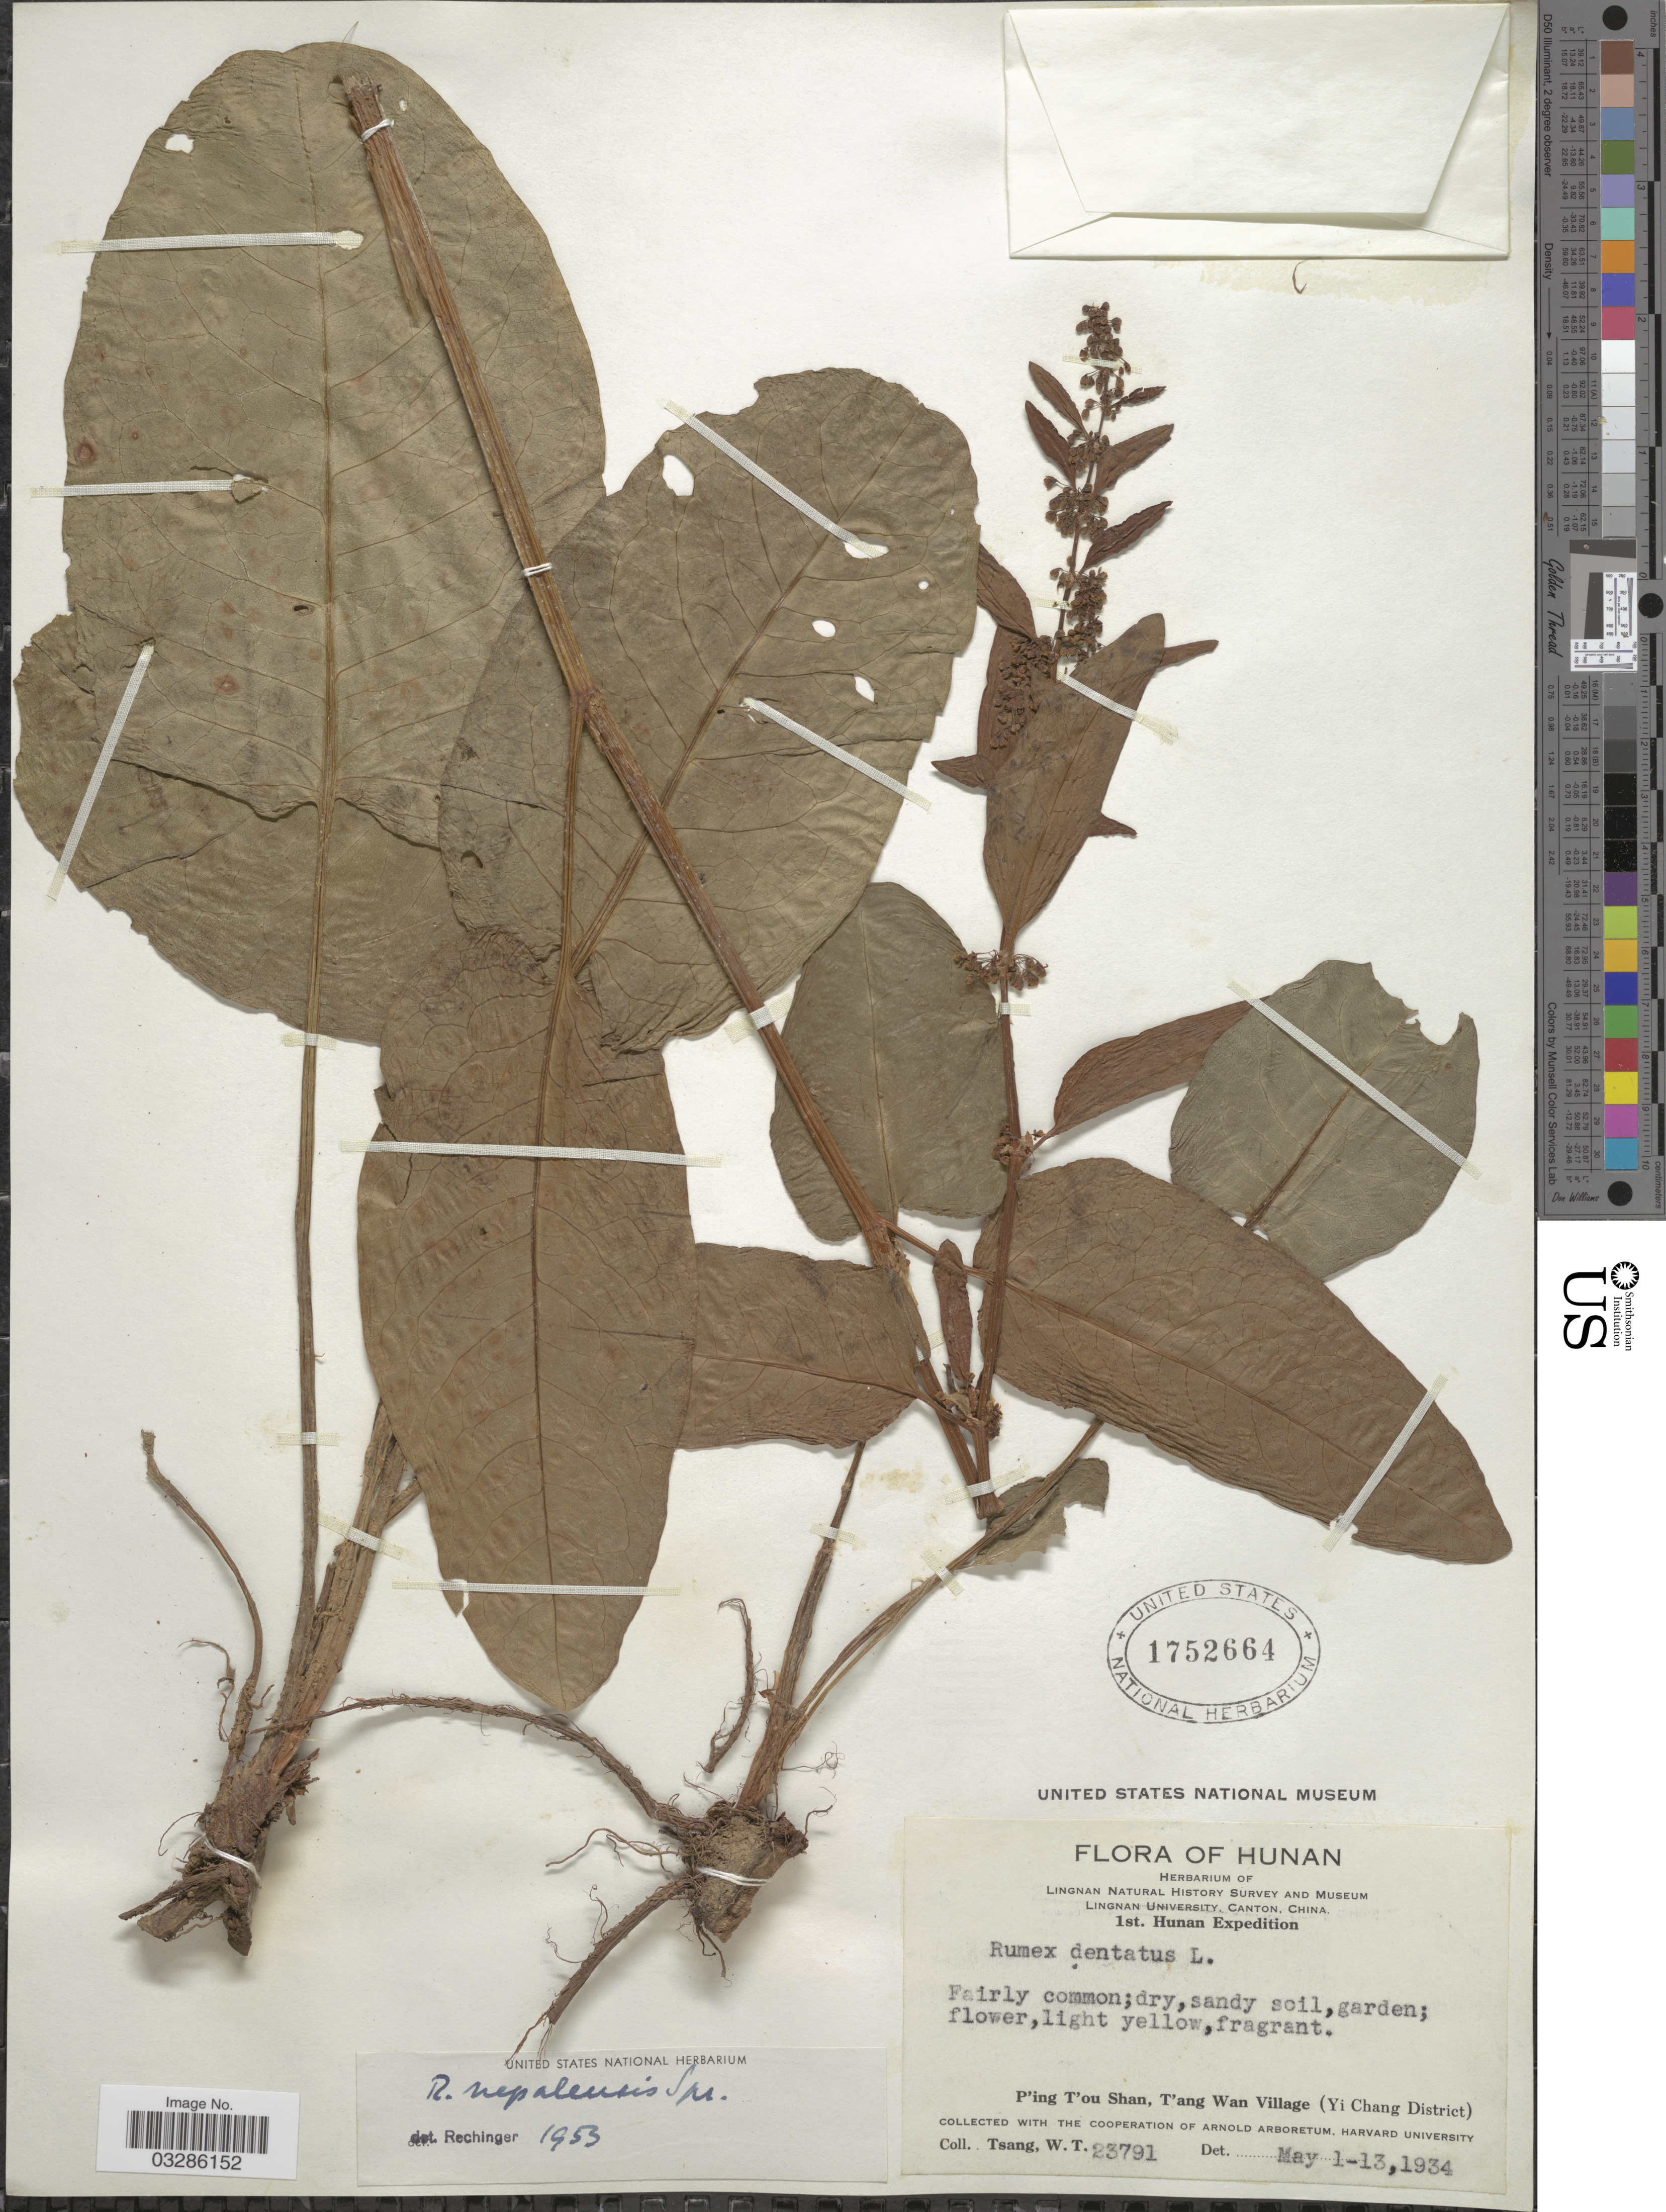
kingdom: Plantae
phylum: Tracheophyta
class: Magnoliopsida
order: Caryophyllales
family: Polygonaceae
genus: Rumex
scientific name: Rumex nepalensis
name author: Spreng.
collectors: W. T. Tsang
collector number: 23791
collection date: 1934-05-01/1934-05-13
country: China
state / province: Hunan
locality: P'ing T'ou Shan, T'ang Wan Village (Yi Chang District).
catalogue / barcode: US 1752664